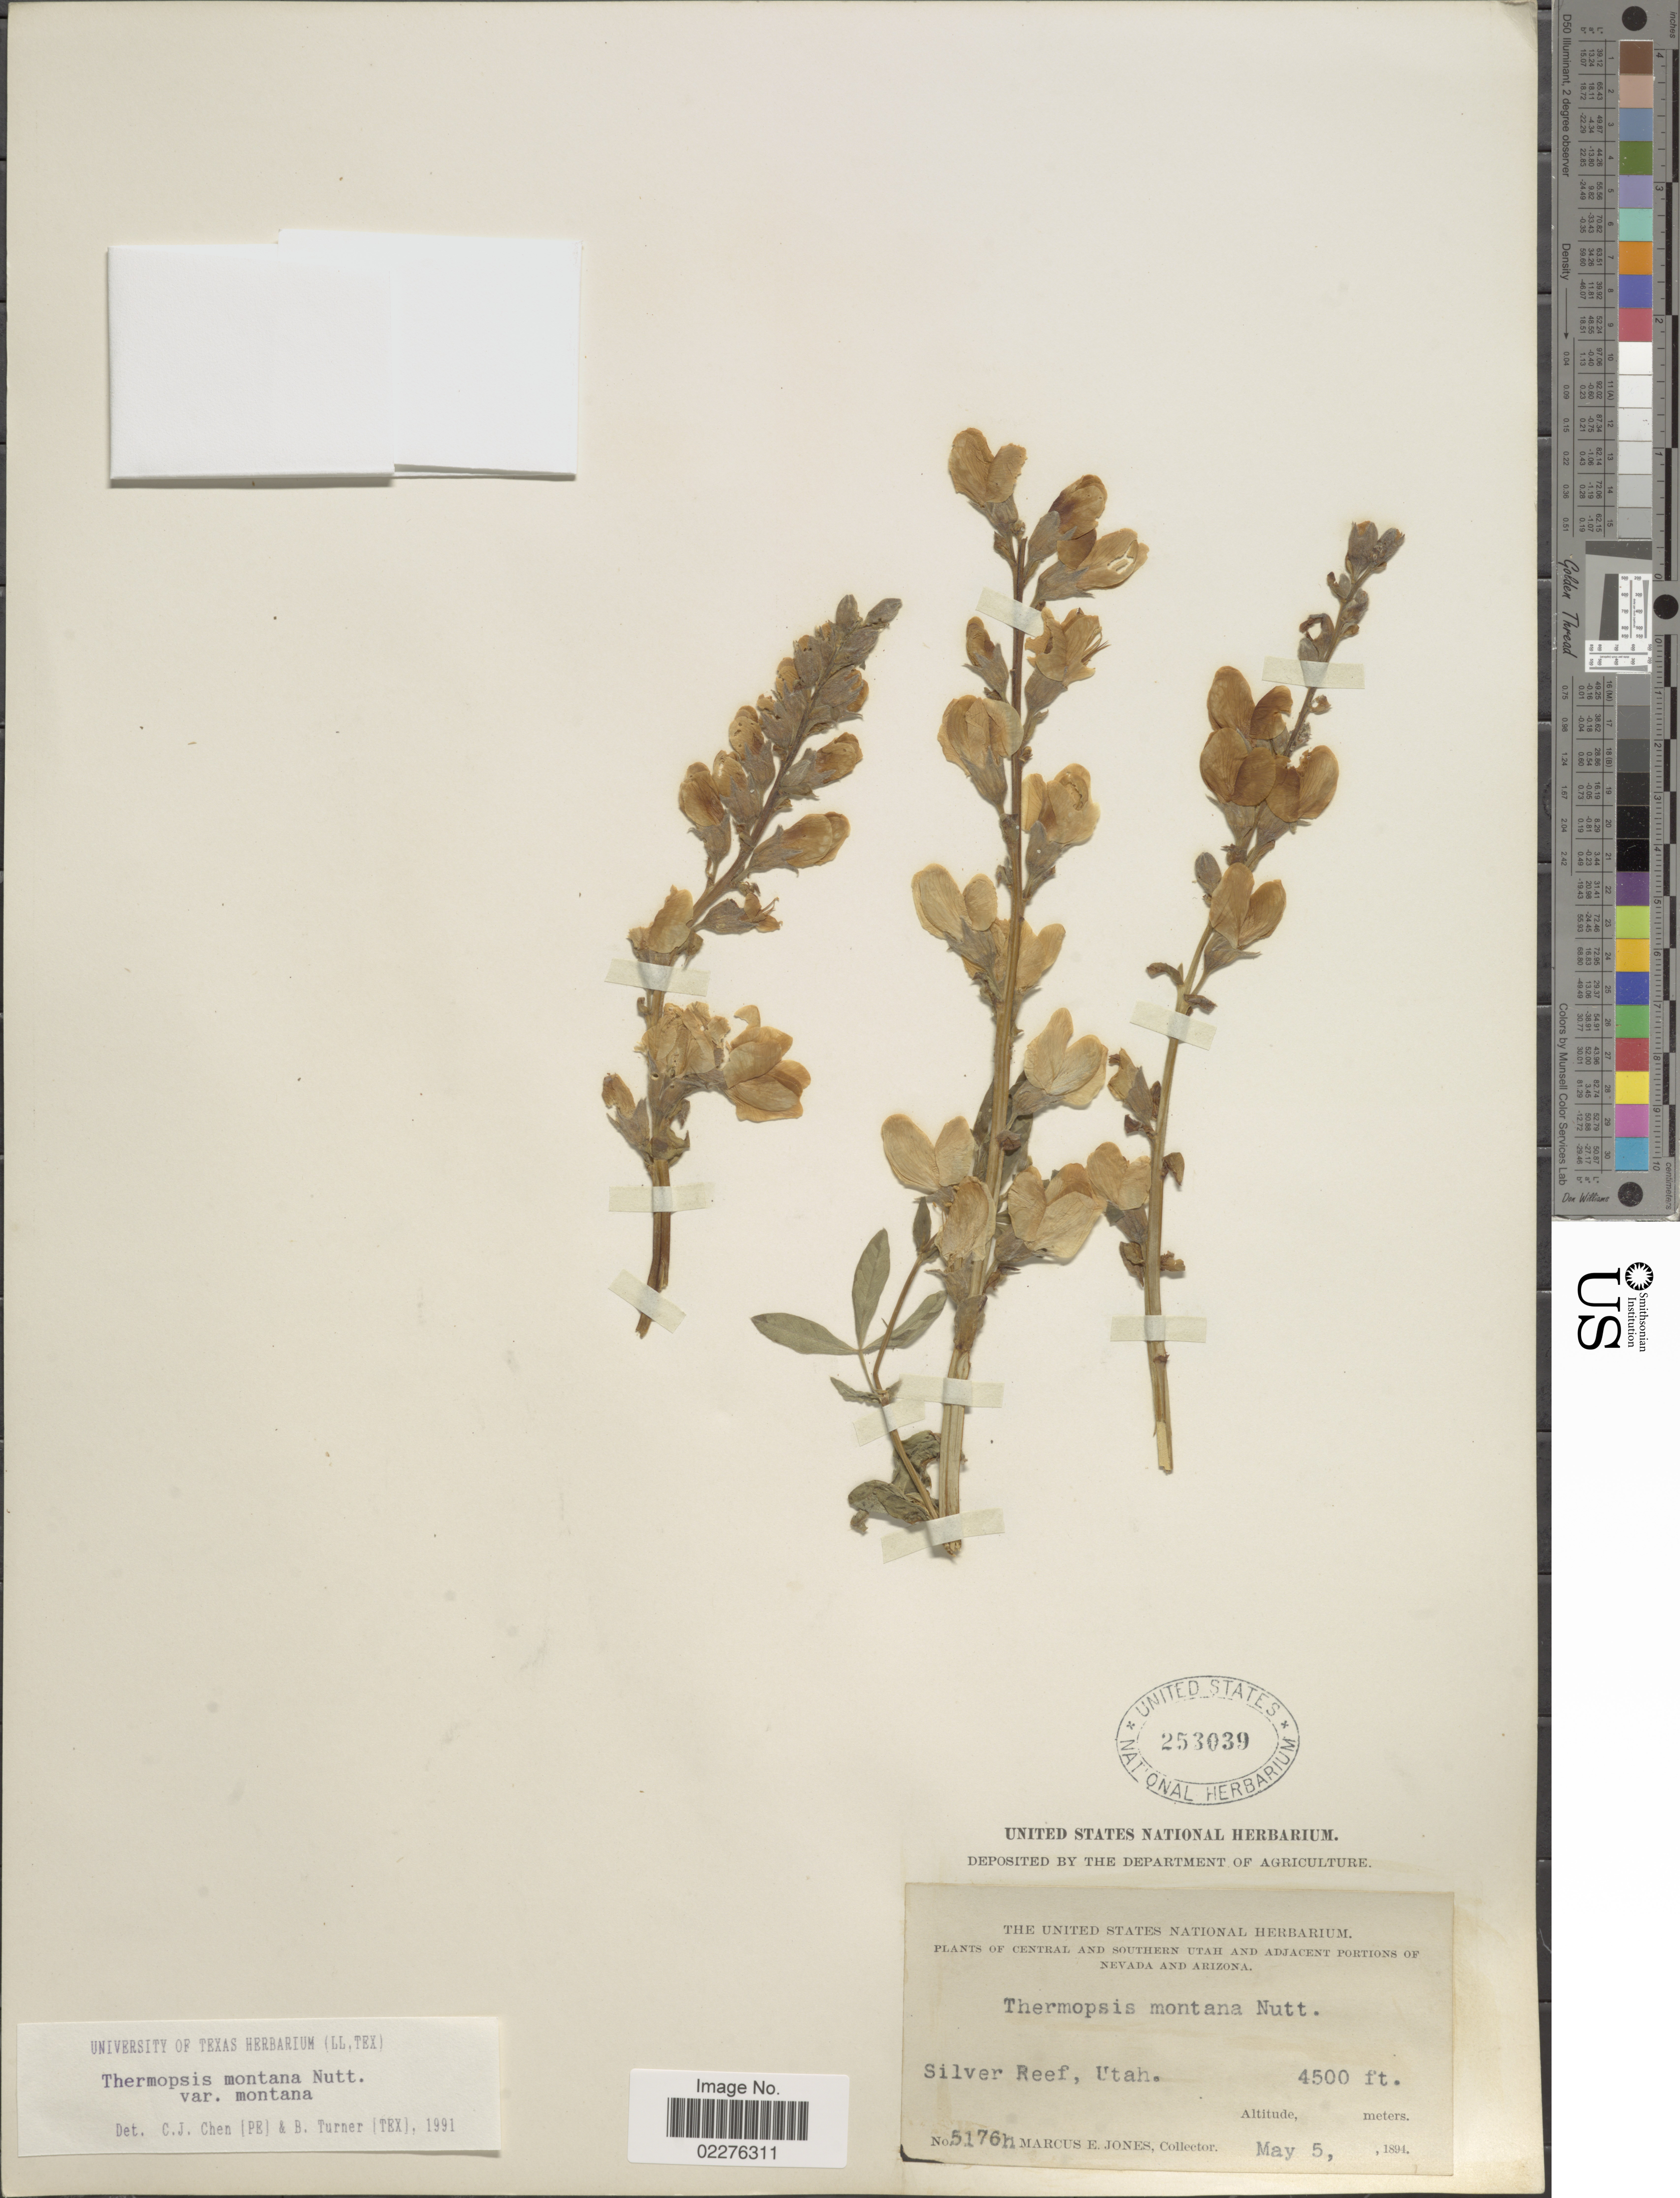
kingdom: Plantae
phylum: Tracheophyta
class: Magnoliopsida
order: Fabales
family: Fabaceae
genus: Thermopsis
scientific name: Thermopsis montana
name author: Nutt.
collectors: M. E. Jones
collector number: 5176h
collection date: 1894-05-05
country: United States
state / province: Utah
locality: Central and Southern Utah and Adjacent Portions of Nevada and Arizona, Silver Reef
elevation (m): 1372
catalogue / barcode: US 253039